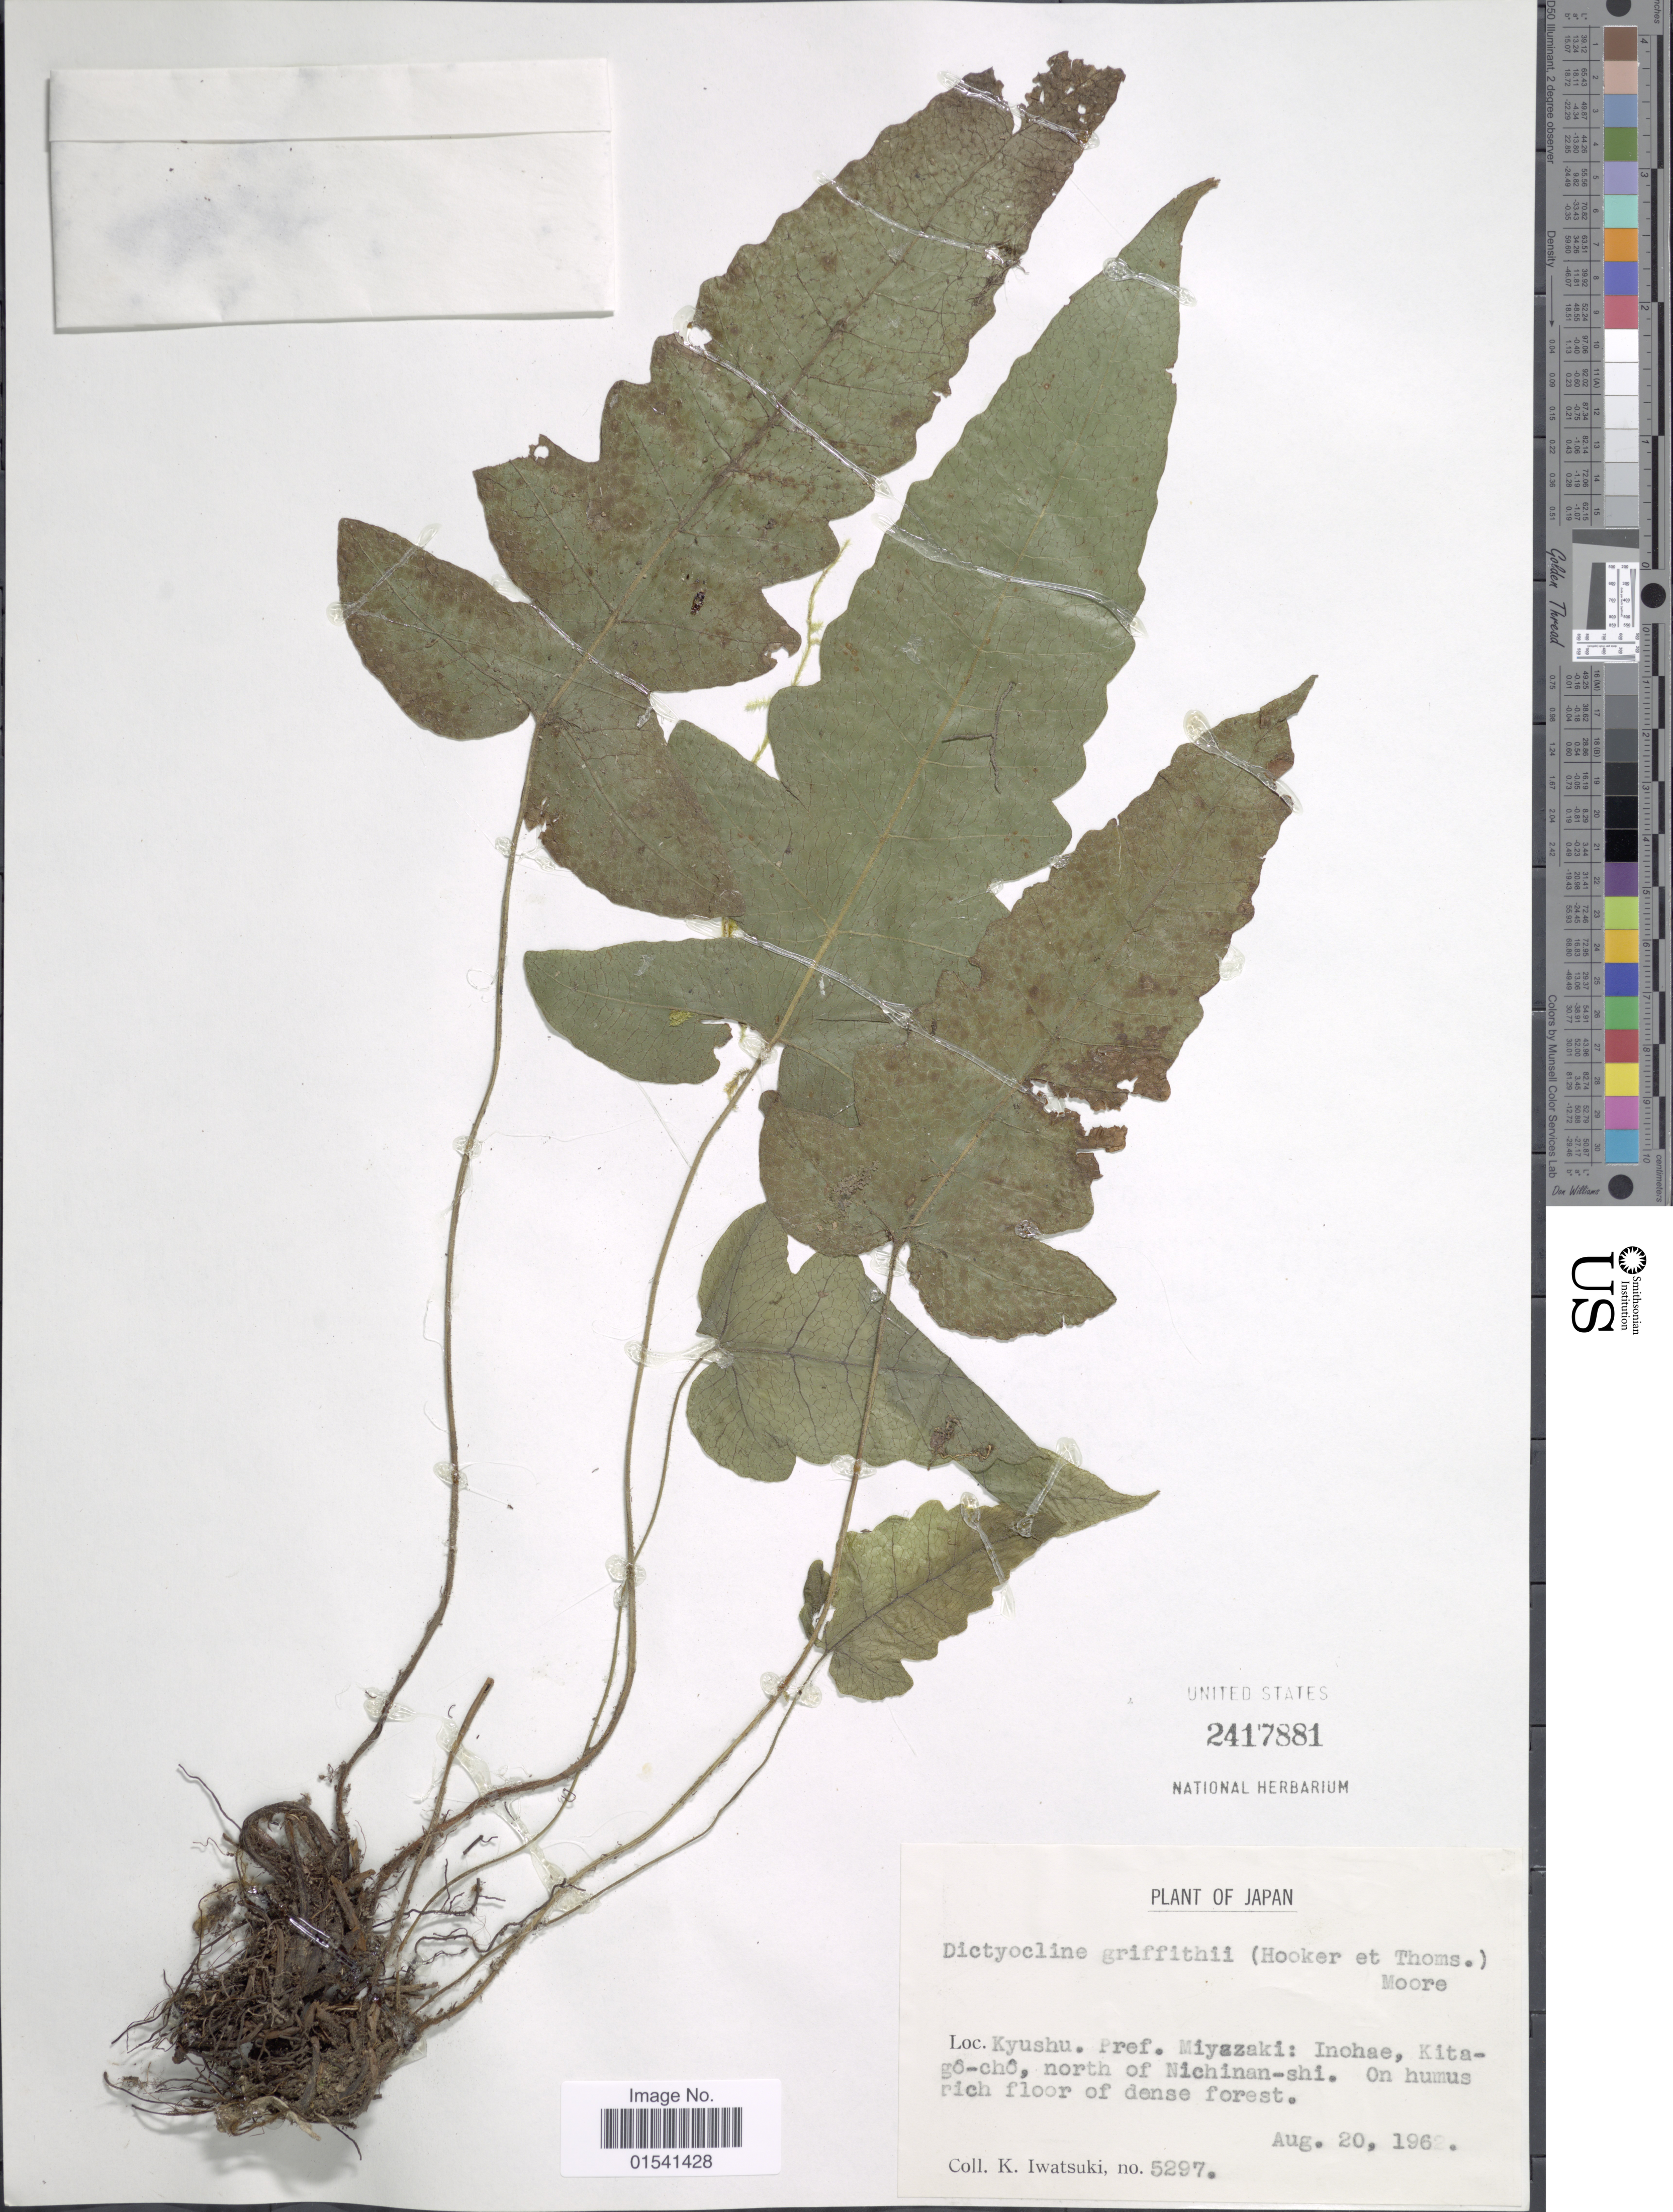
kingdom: Plantae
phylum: Tracheophyta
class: Polypodiopsida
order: Polypodiales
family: Thelypteridaceae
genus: Stegnogramma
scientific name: Stegnogramma griffithii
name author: (T. Moore) K. Iwats.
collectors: K. Iwatsuki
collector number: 5297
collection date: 1962-08-20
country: Japan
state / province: Miyazaki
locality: Kyushu Pref Miyazaki: Inohae, Kitagô-chà, north of Nichinan-shi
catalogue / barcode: US 2417881